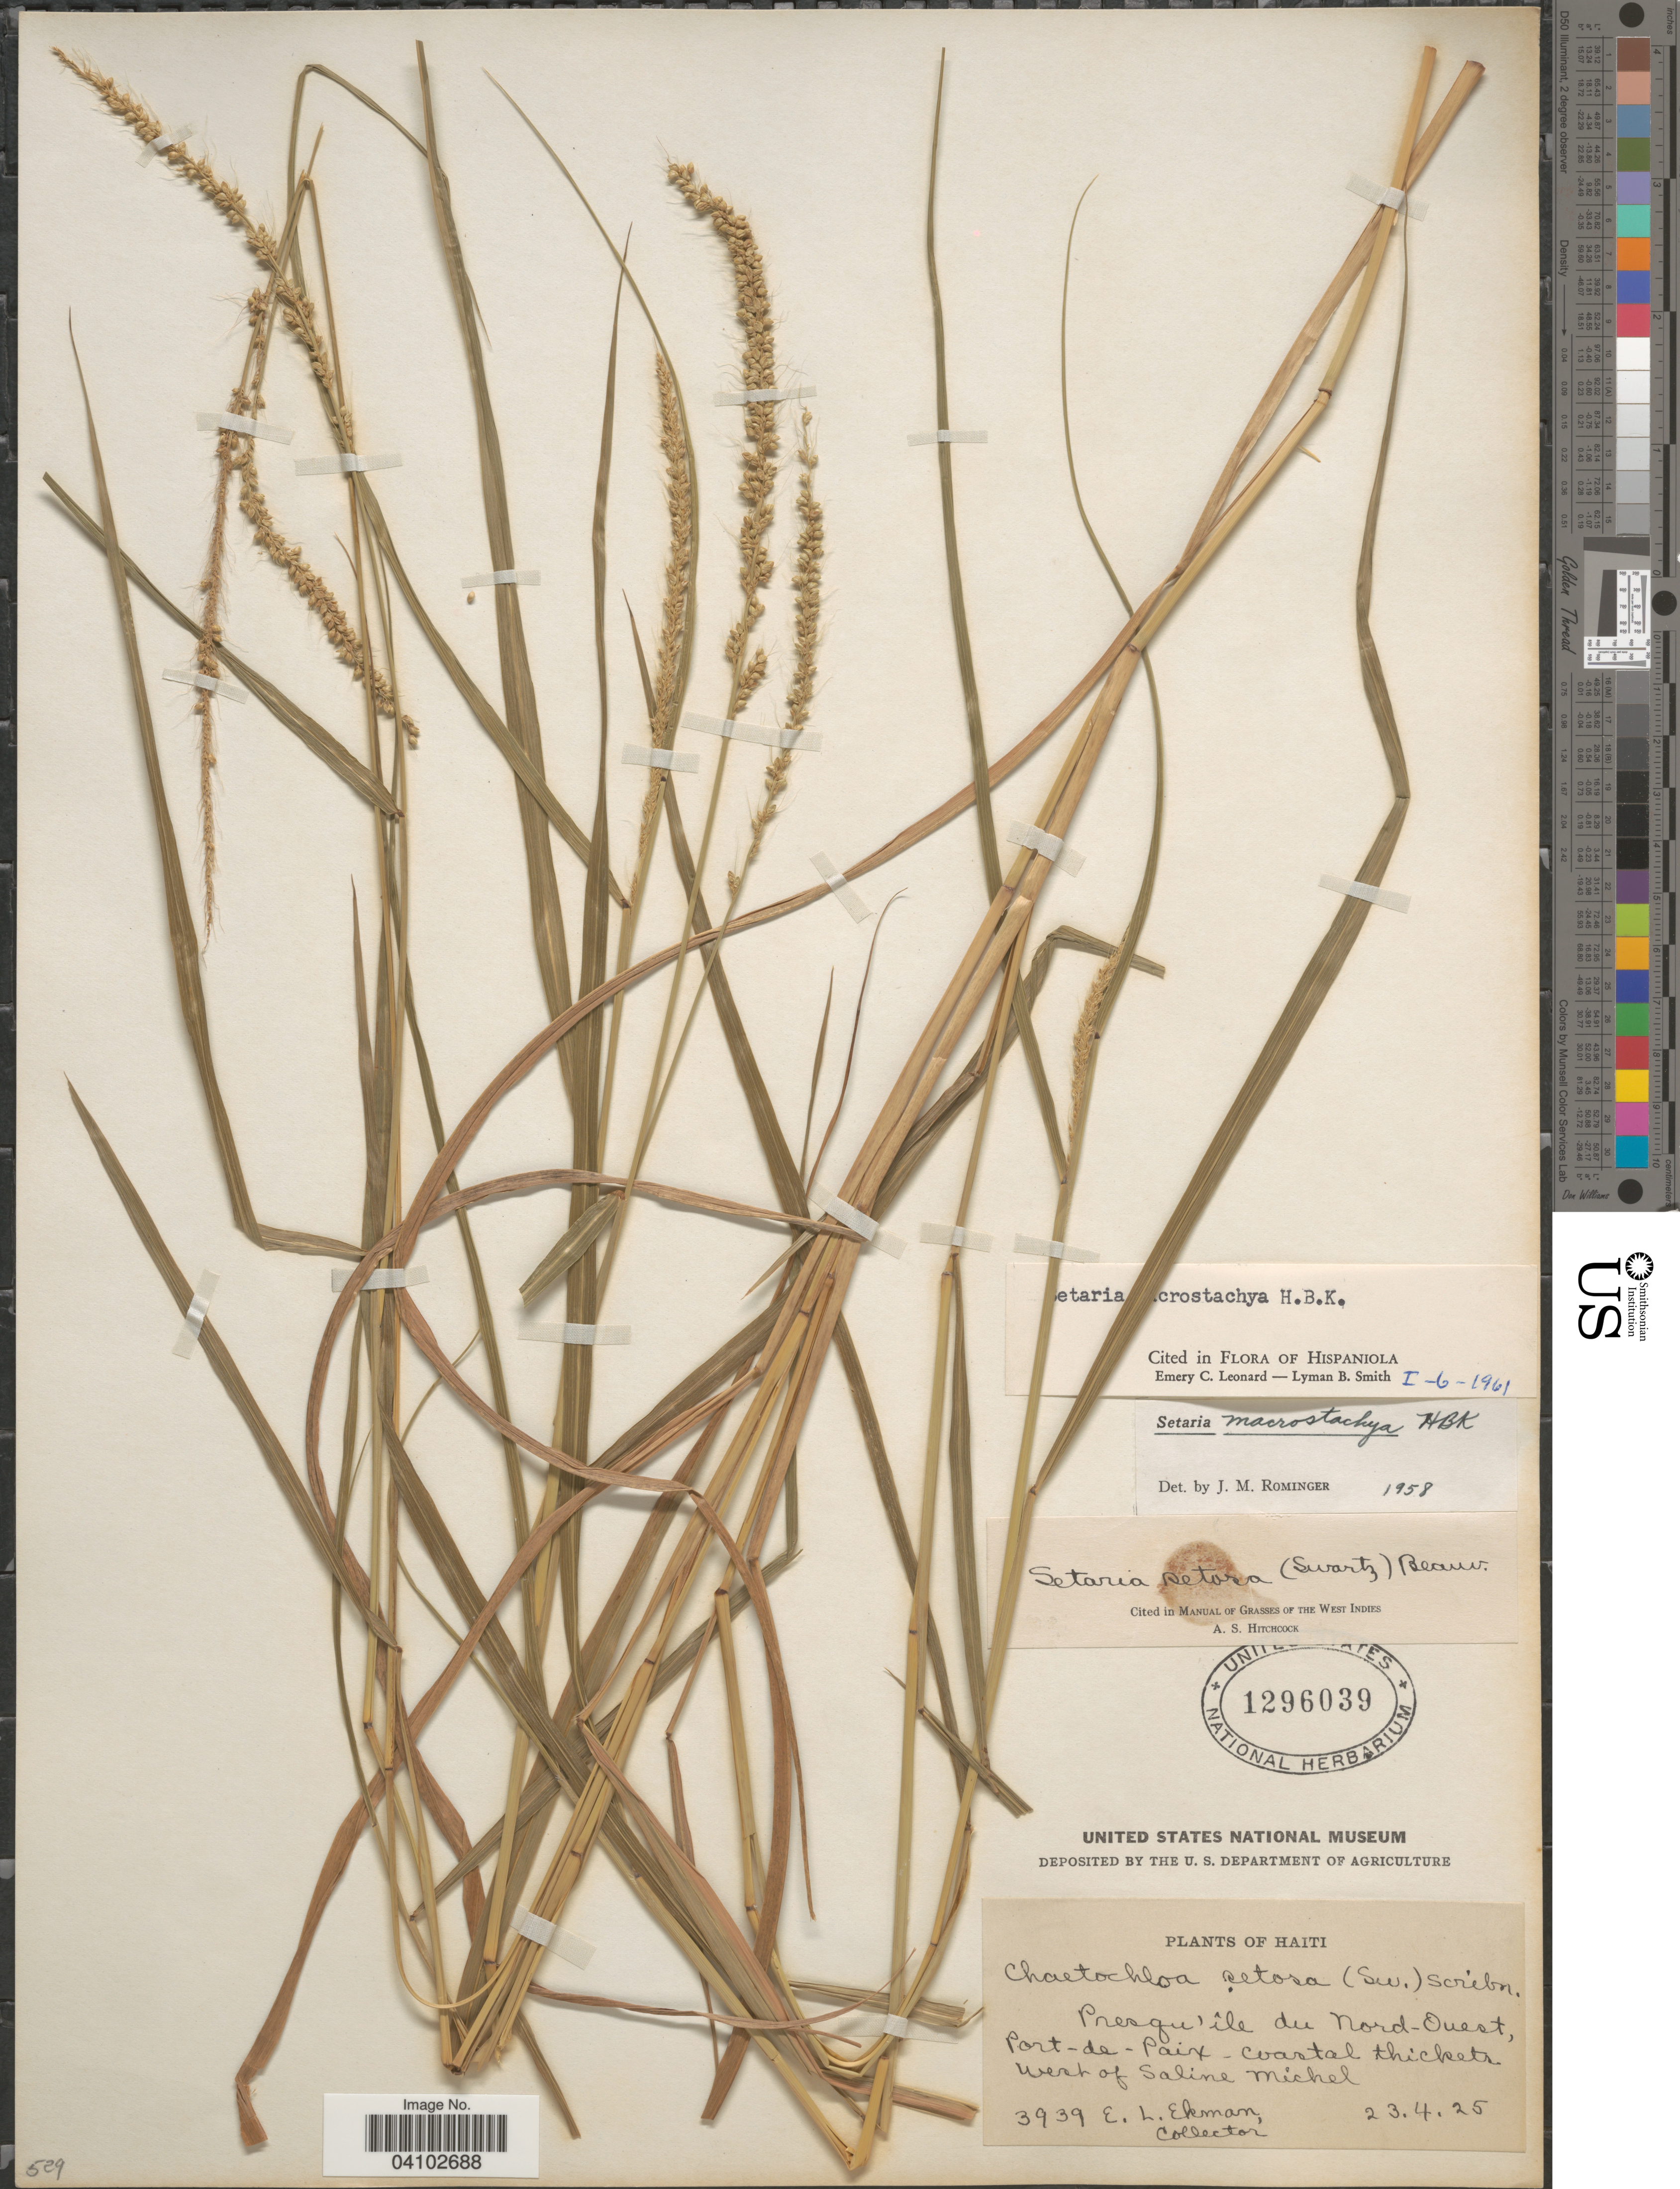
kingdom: Plantae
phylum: Tracheophyta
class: Liliopsida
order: Poales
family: Poaceae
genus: Setaria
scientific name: Setaria macrostachya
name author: Kunth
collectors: E. L. Ekman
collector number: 3939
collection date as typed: Transcribed d/m/y: 23/4/25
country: Haiti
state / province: Nord-Ouest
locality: Presqu'île du Nord-Ouest, Port-de-Paix - coastal thickets west of Saline Michel.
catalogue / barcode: US 1296039